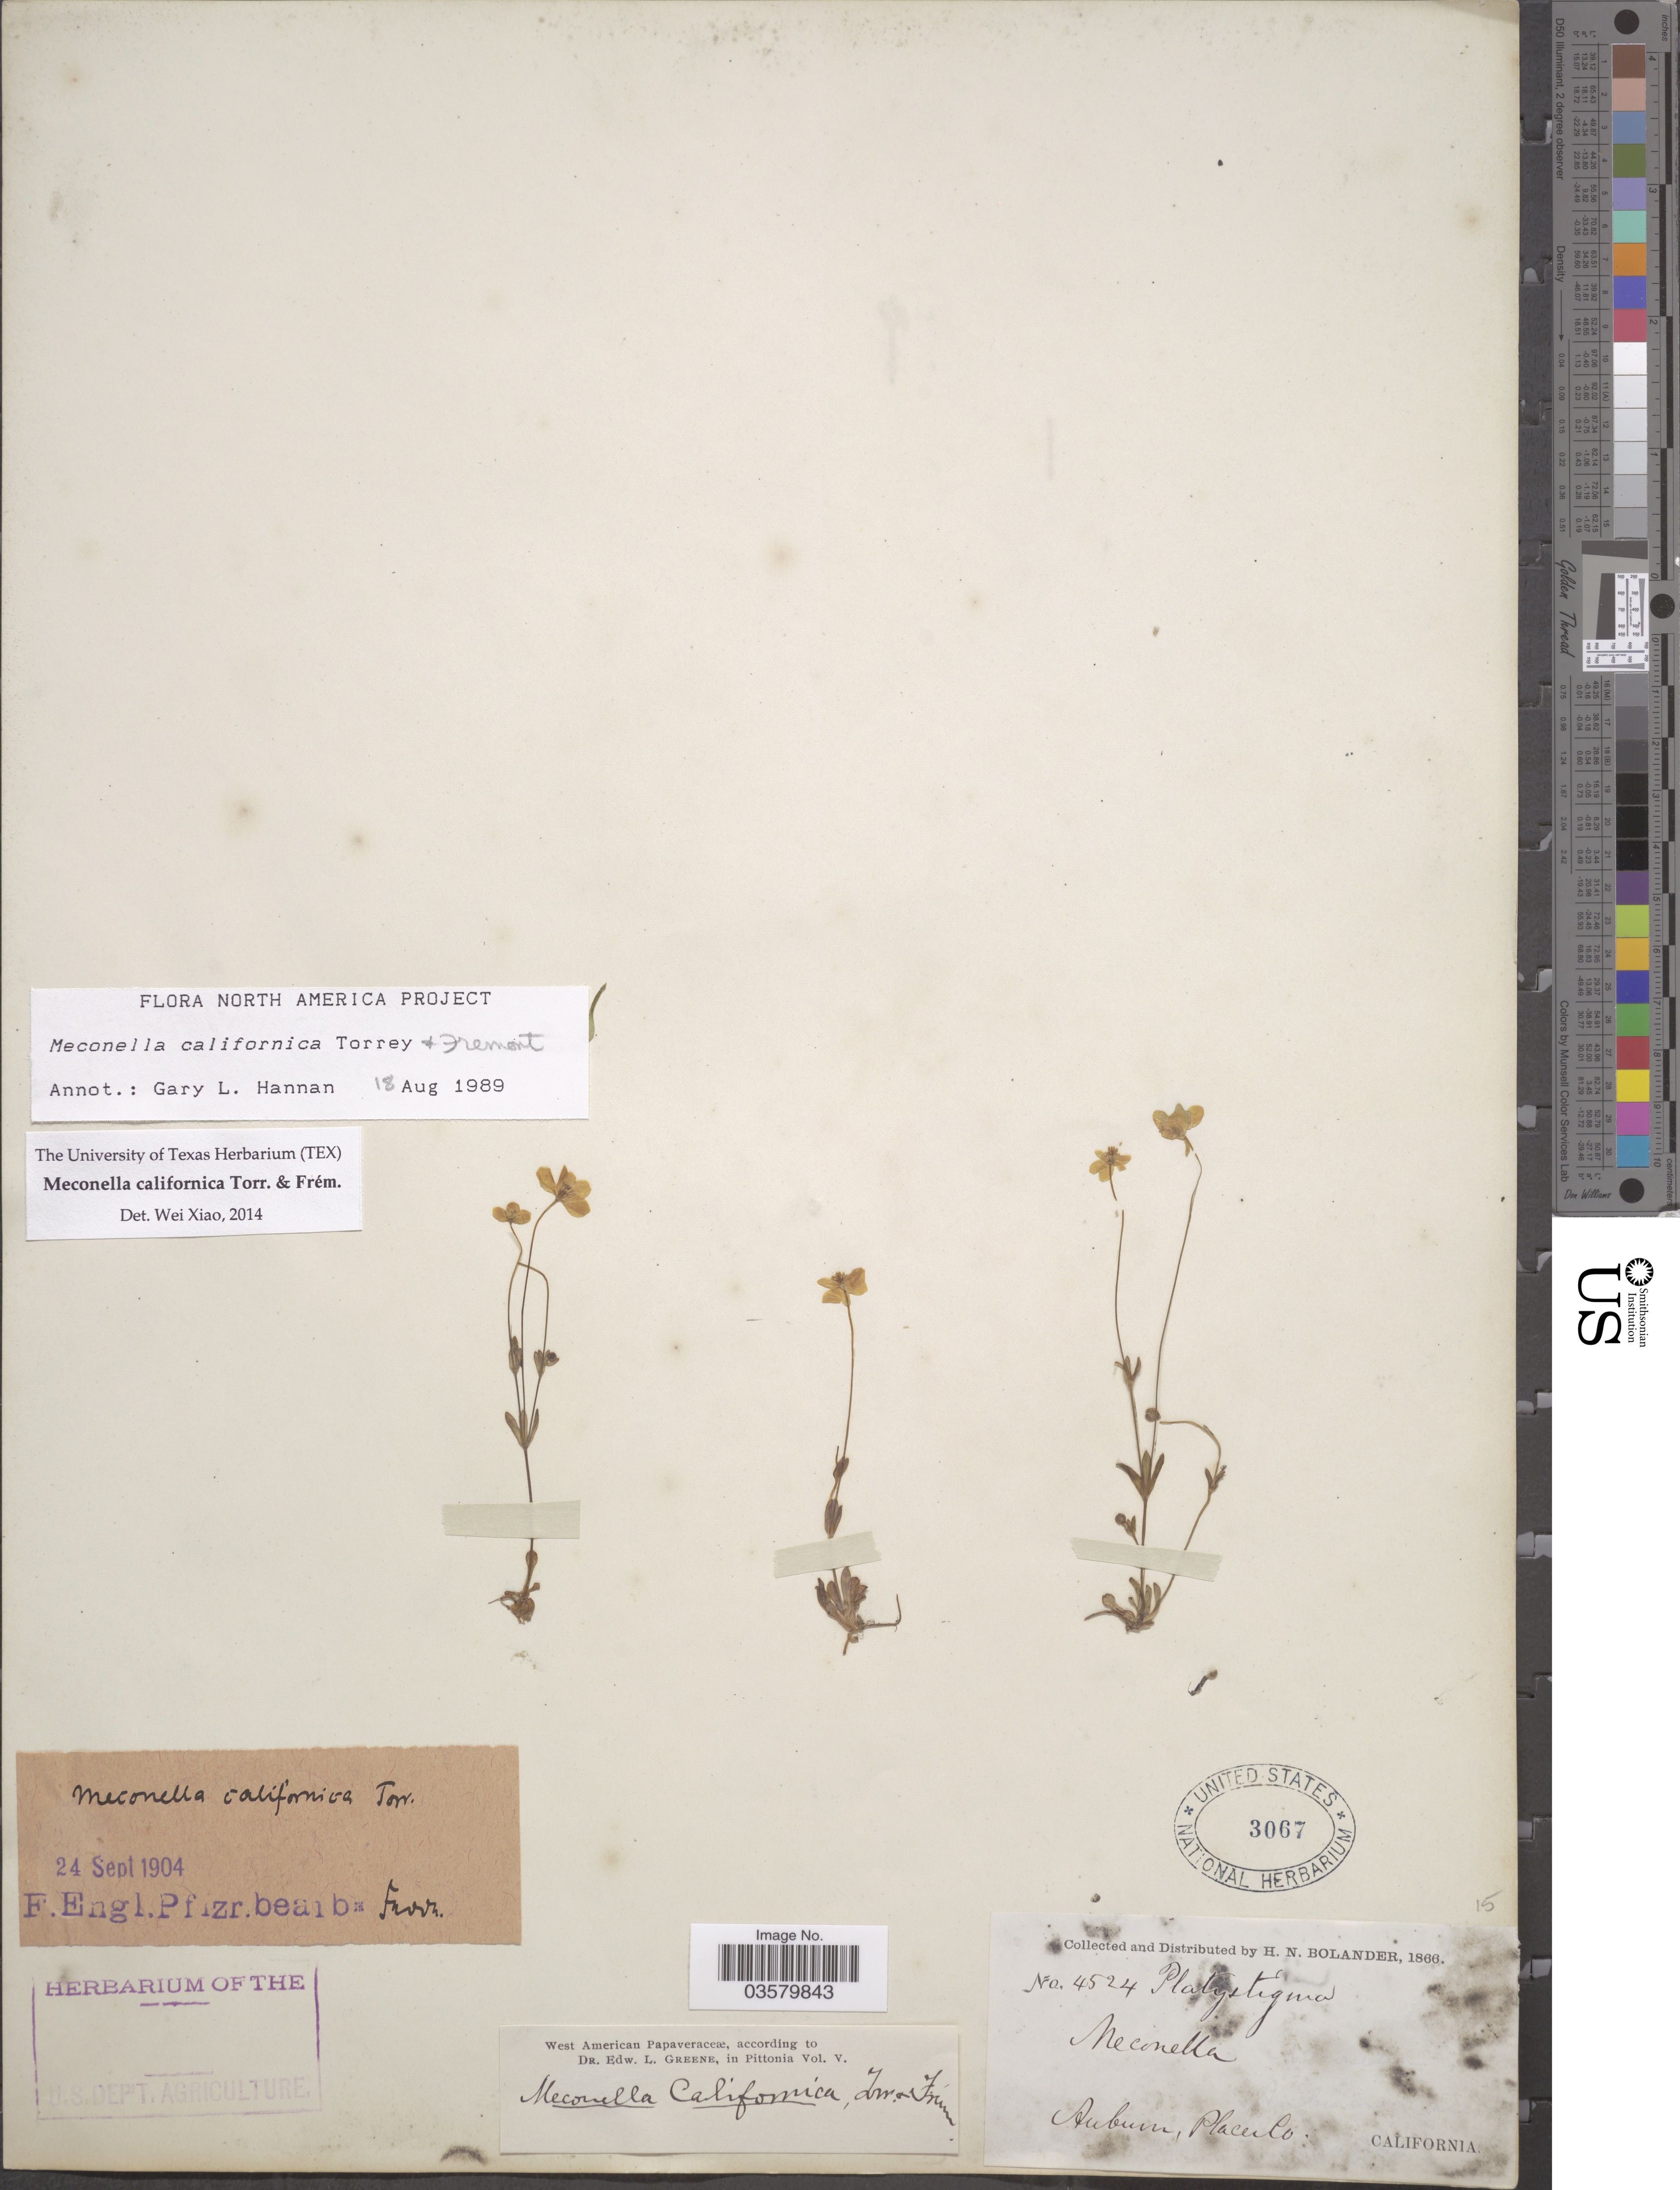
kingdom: Plantae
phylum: Tracheophyta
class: Magnoliopsida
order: Ranunculales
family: Papaveraceae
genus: Meconella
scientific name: Meconella californica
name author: Torr. & Frém.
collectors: H. Bolander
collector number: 4524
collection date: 1866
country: United States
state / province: California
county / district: Placer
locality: Auburn, Placer Co.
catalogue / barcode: US 3067